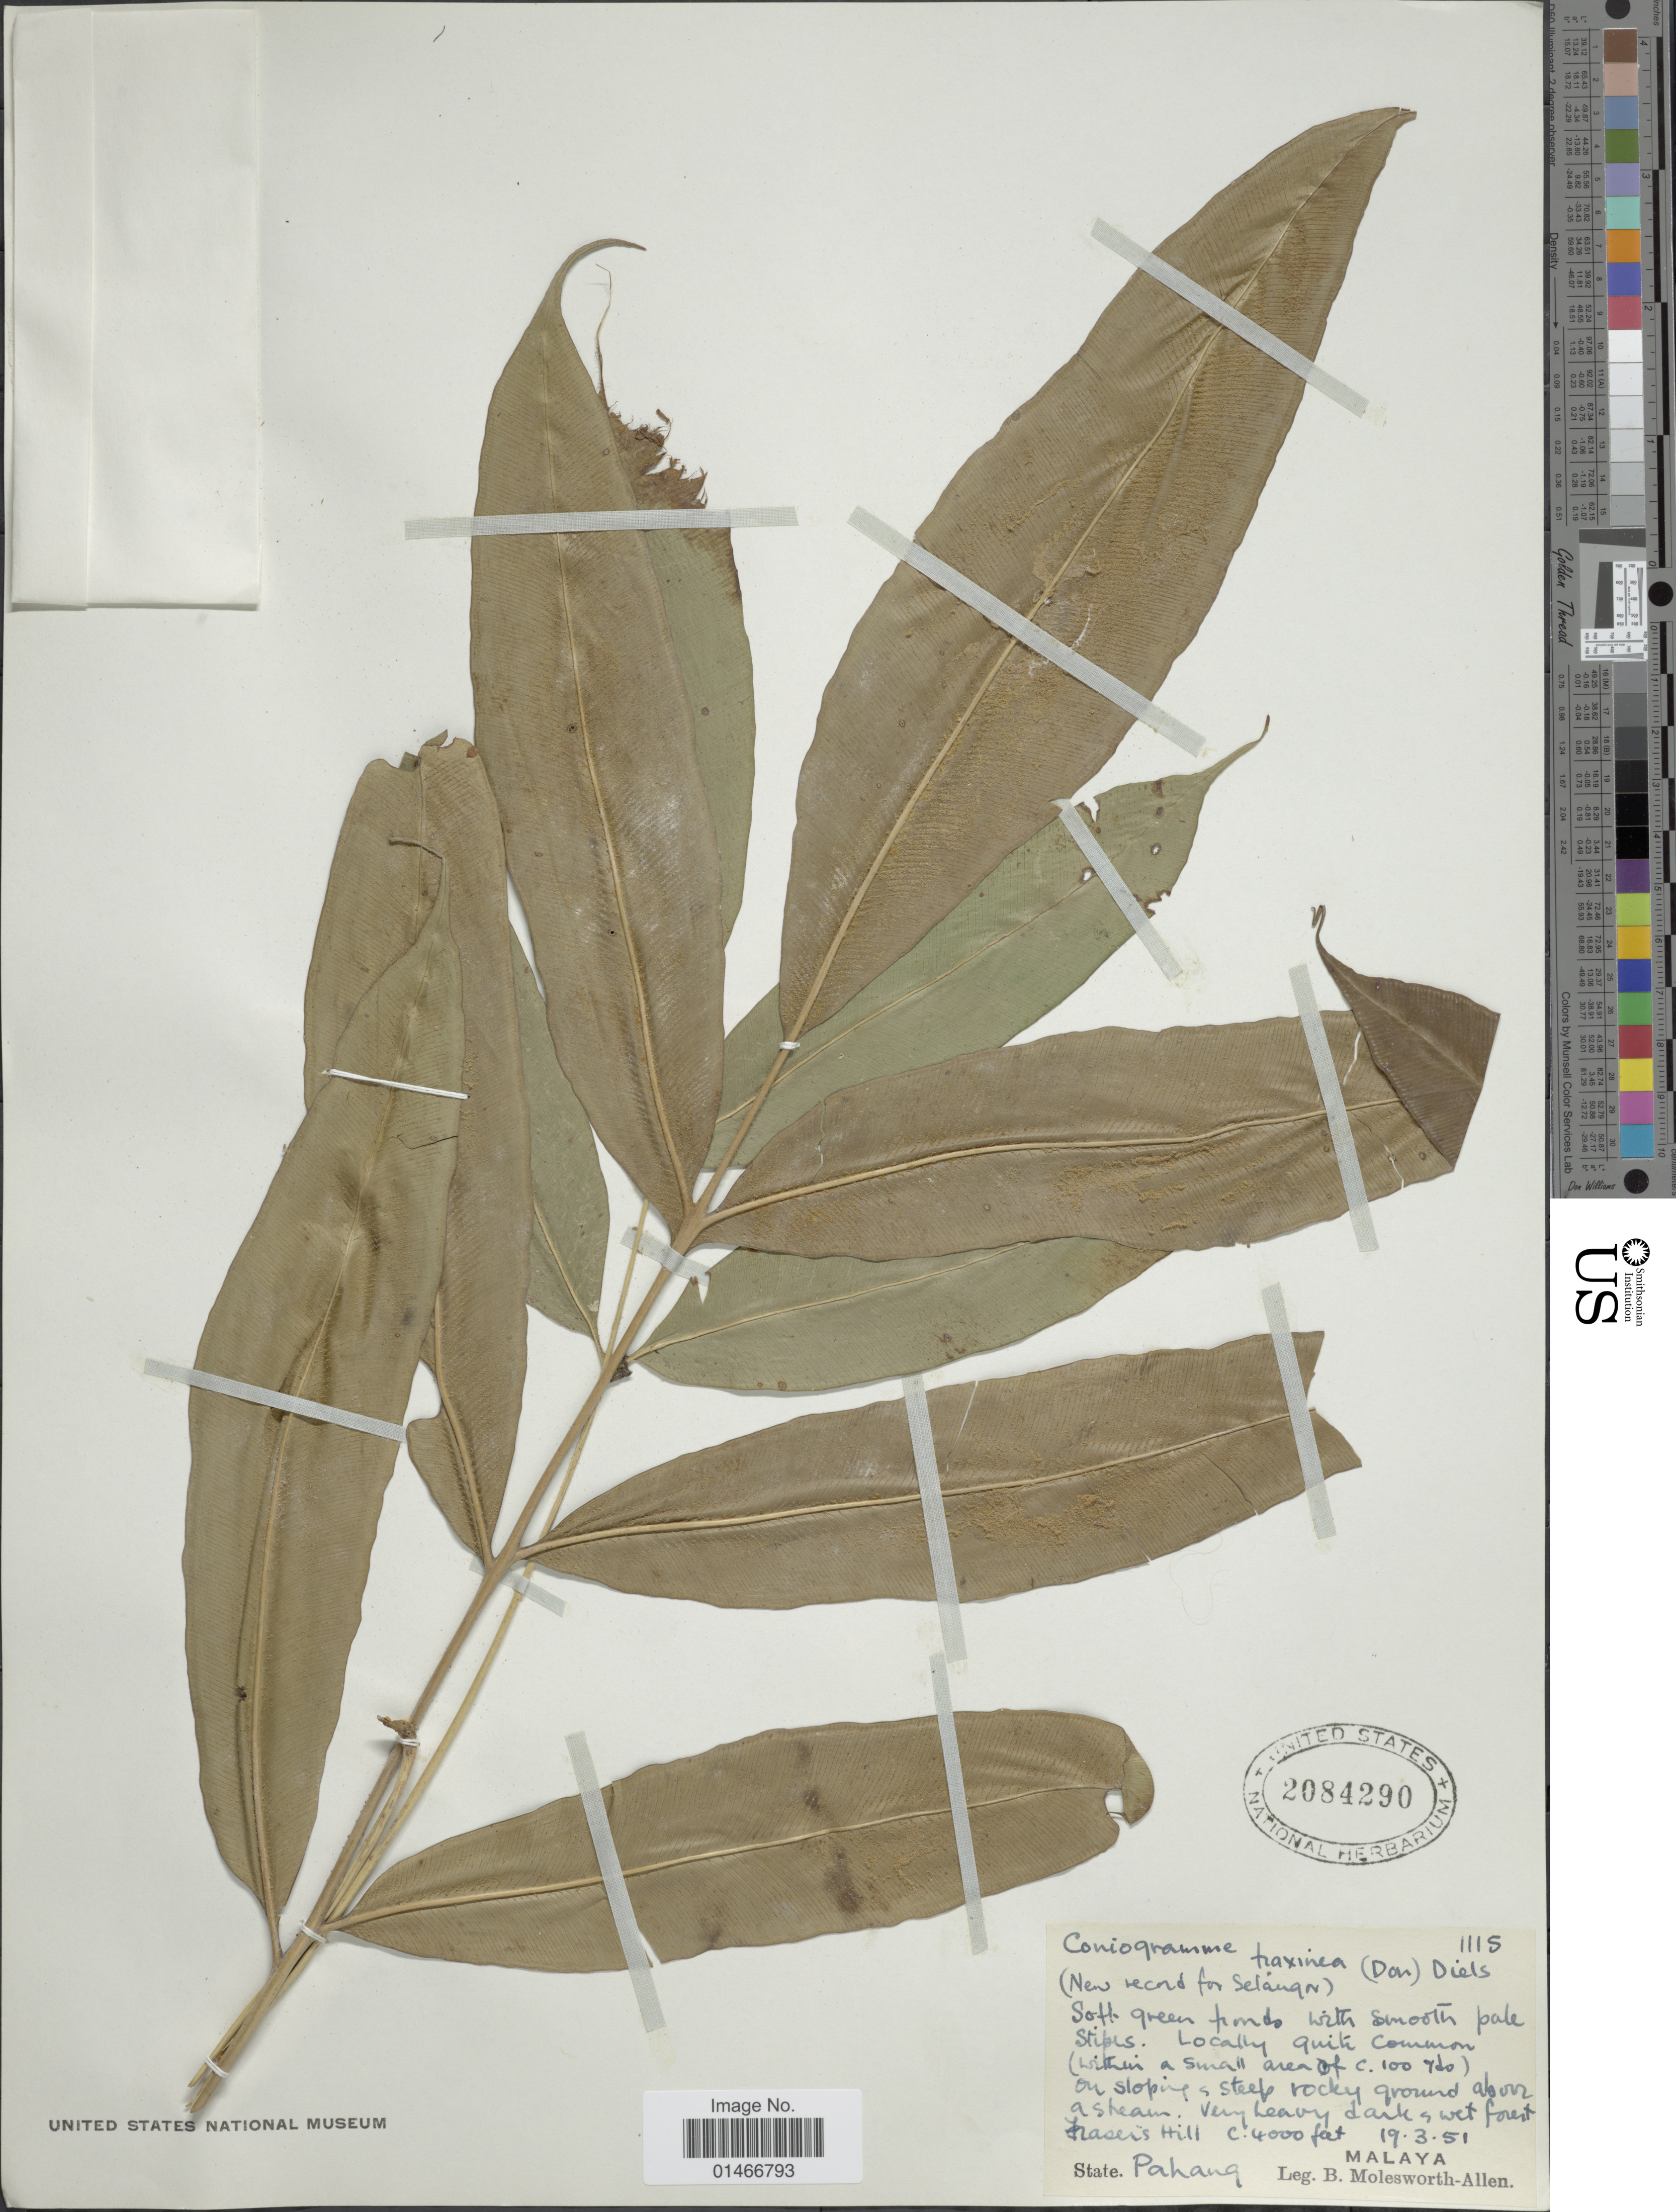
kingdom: Plantae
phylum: Tracheophyta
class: Polypodiopsida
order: Polypodiales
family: Pteridaceae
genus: Coniogramme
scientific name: Coniogramme fraxinea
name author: (D. Don) Diels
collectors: B. E. G. Molesworth-Allen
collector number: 1115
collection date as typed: Transcribed d/m/y: 19/3/51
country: Malaysia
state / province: Pahang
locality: Frasers Hill. Malaya.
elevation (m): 1219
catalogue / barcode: US 2084290